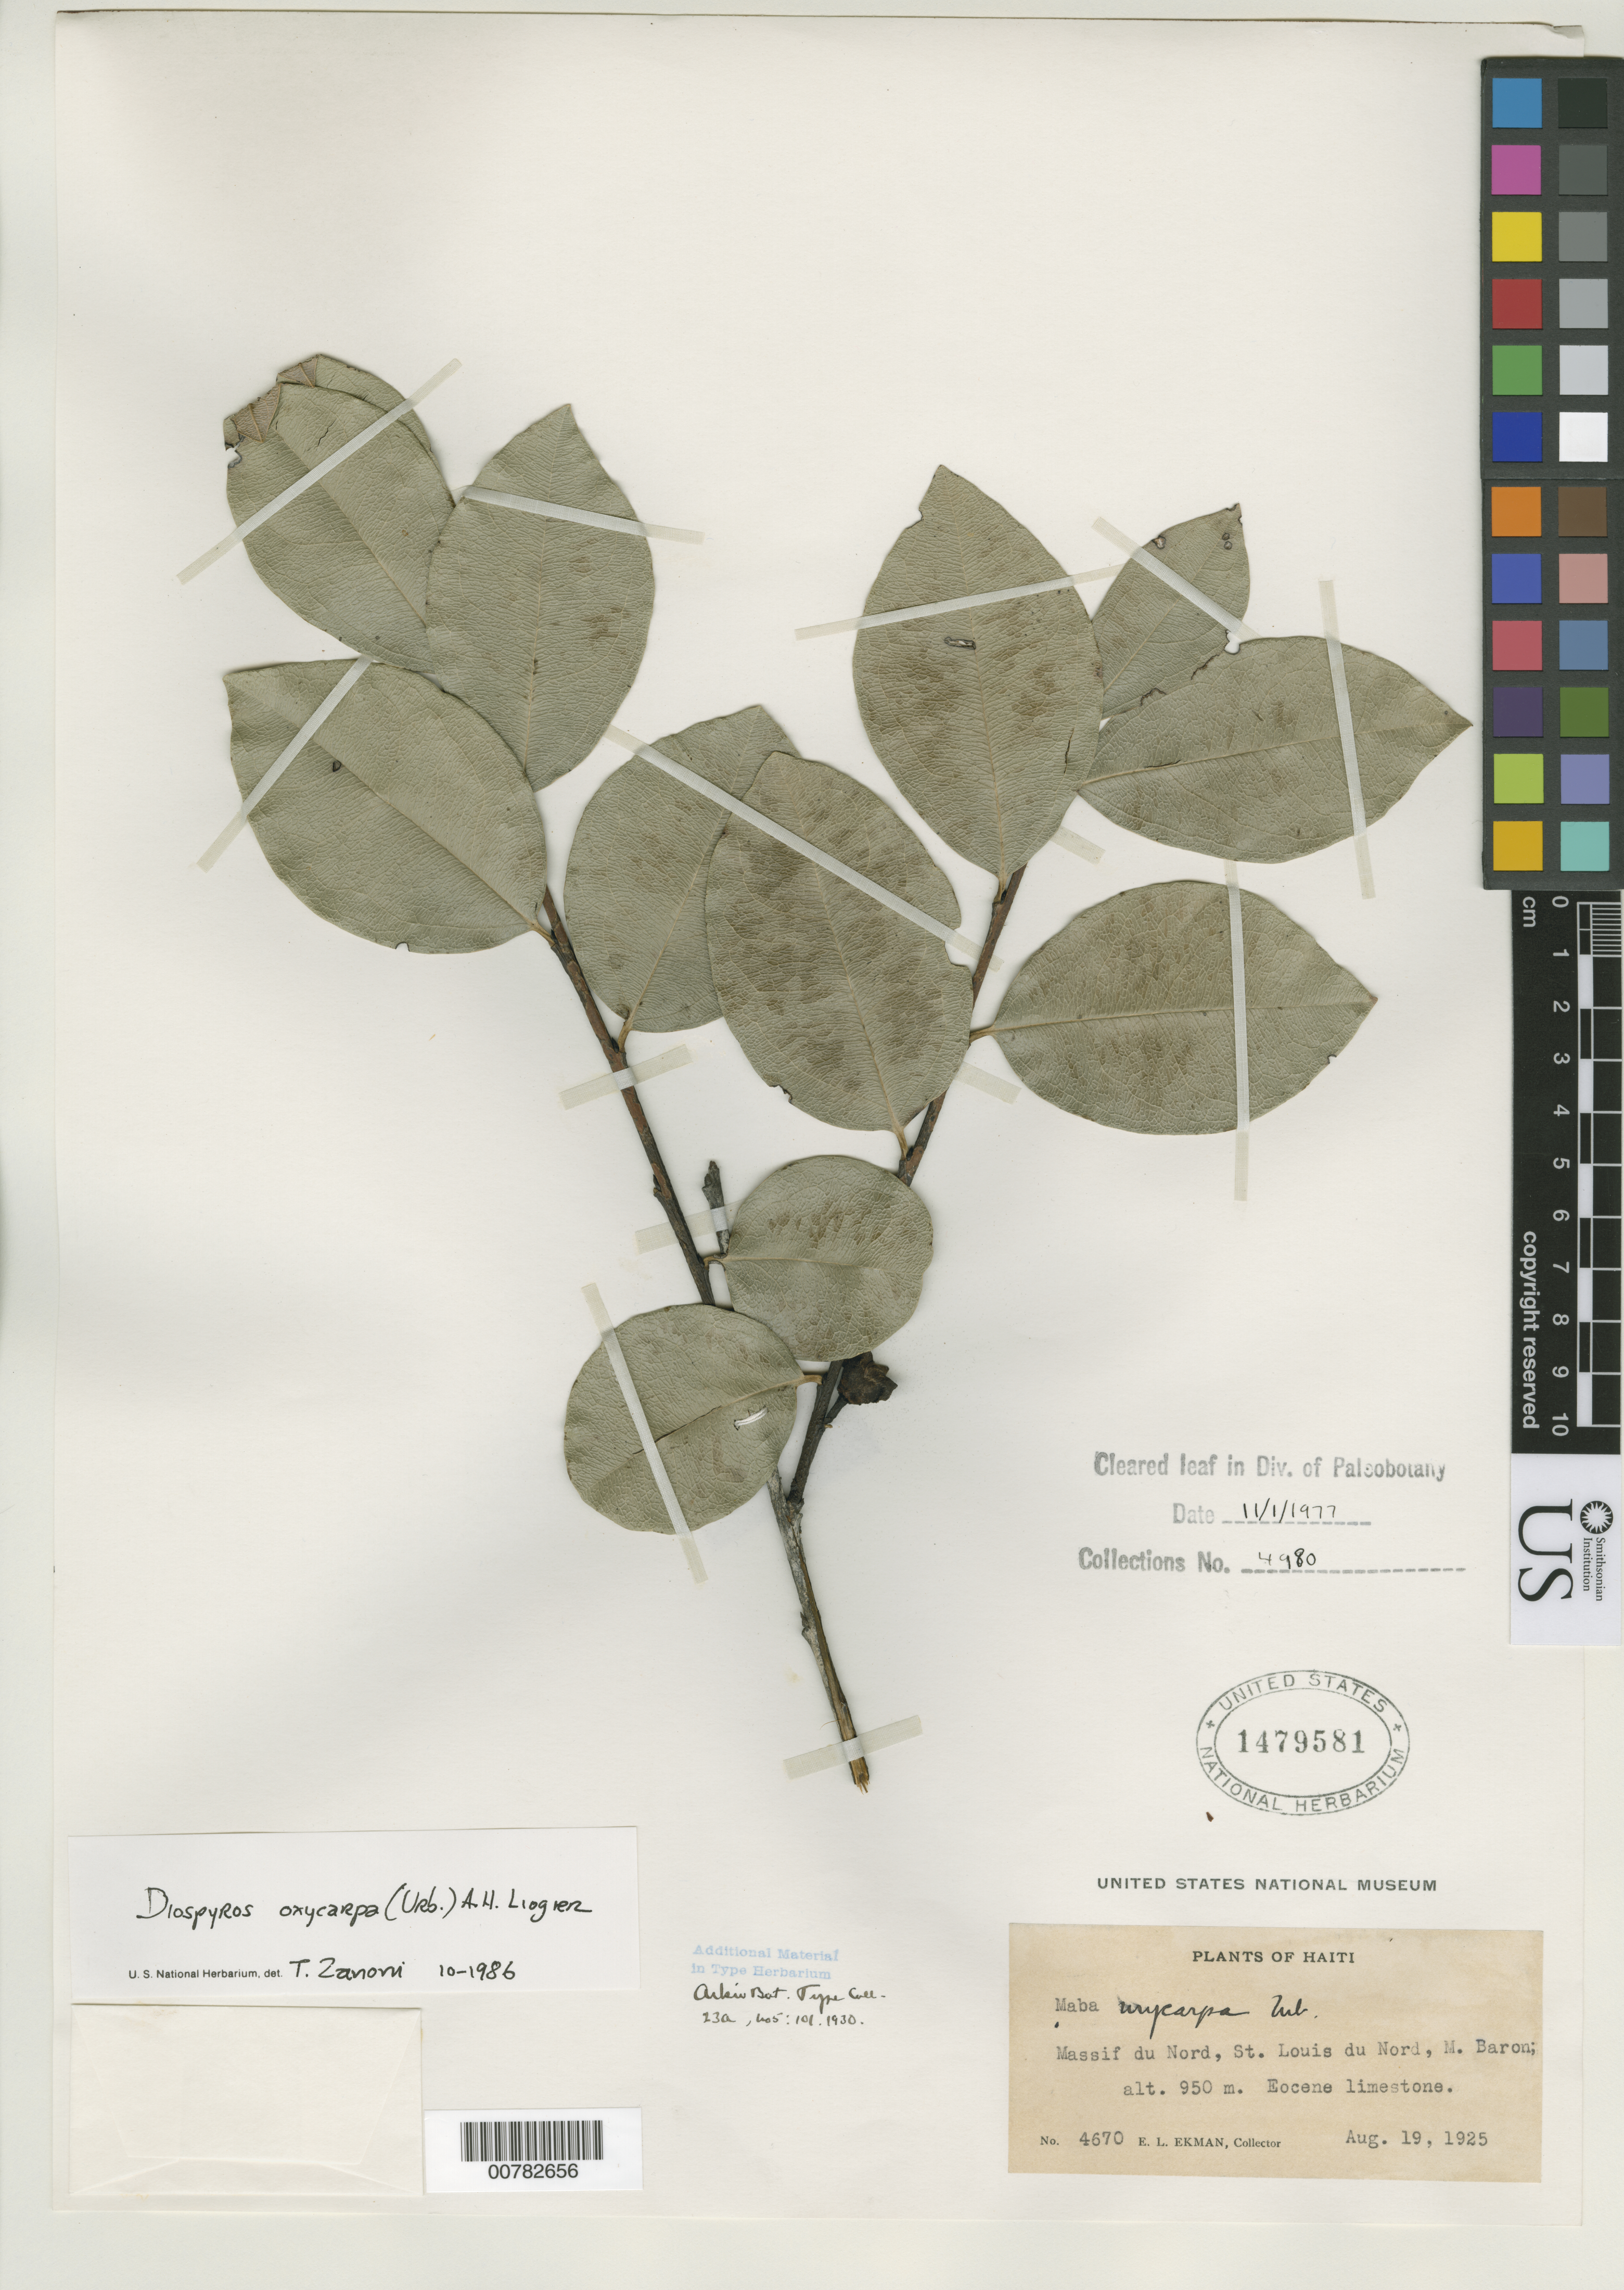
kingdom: Plantae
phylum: Tracheophyta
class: Magnoliopsida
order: Ericales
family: Ebenaceae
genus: Maba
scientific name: Maba oxycarpa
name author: Urb.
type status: Isotype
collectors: E. L. Ekman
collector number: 4670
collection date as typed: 19 Aug 1925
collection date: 1925-08-19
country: Haiti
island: Hispaniola Island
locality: Assif du Nord, St Lous du Nord, Morne Baron.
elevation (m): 950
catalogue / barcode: US 1479581